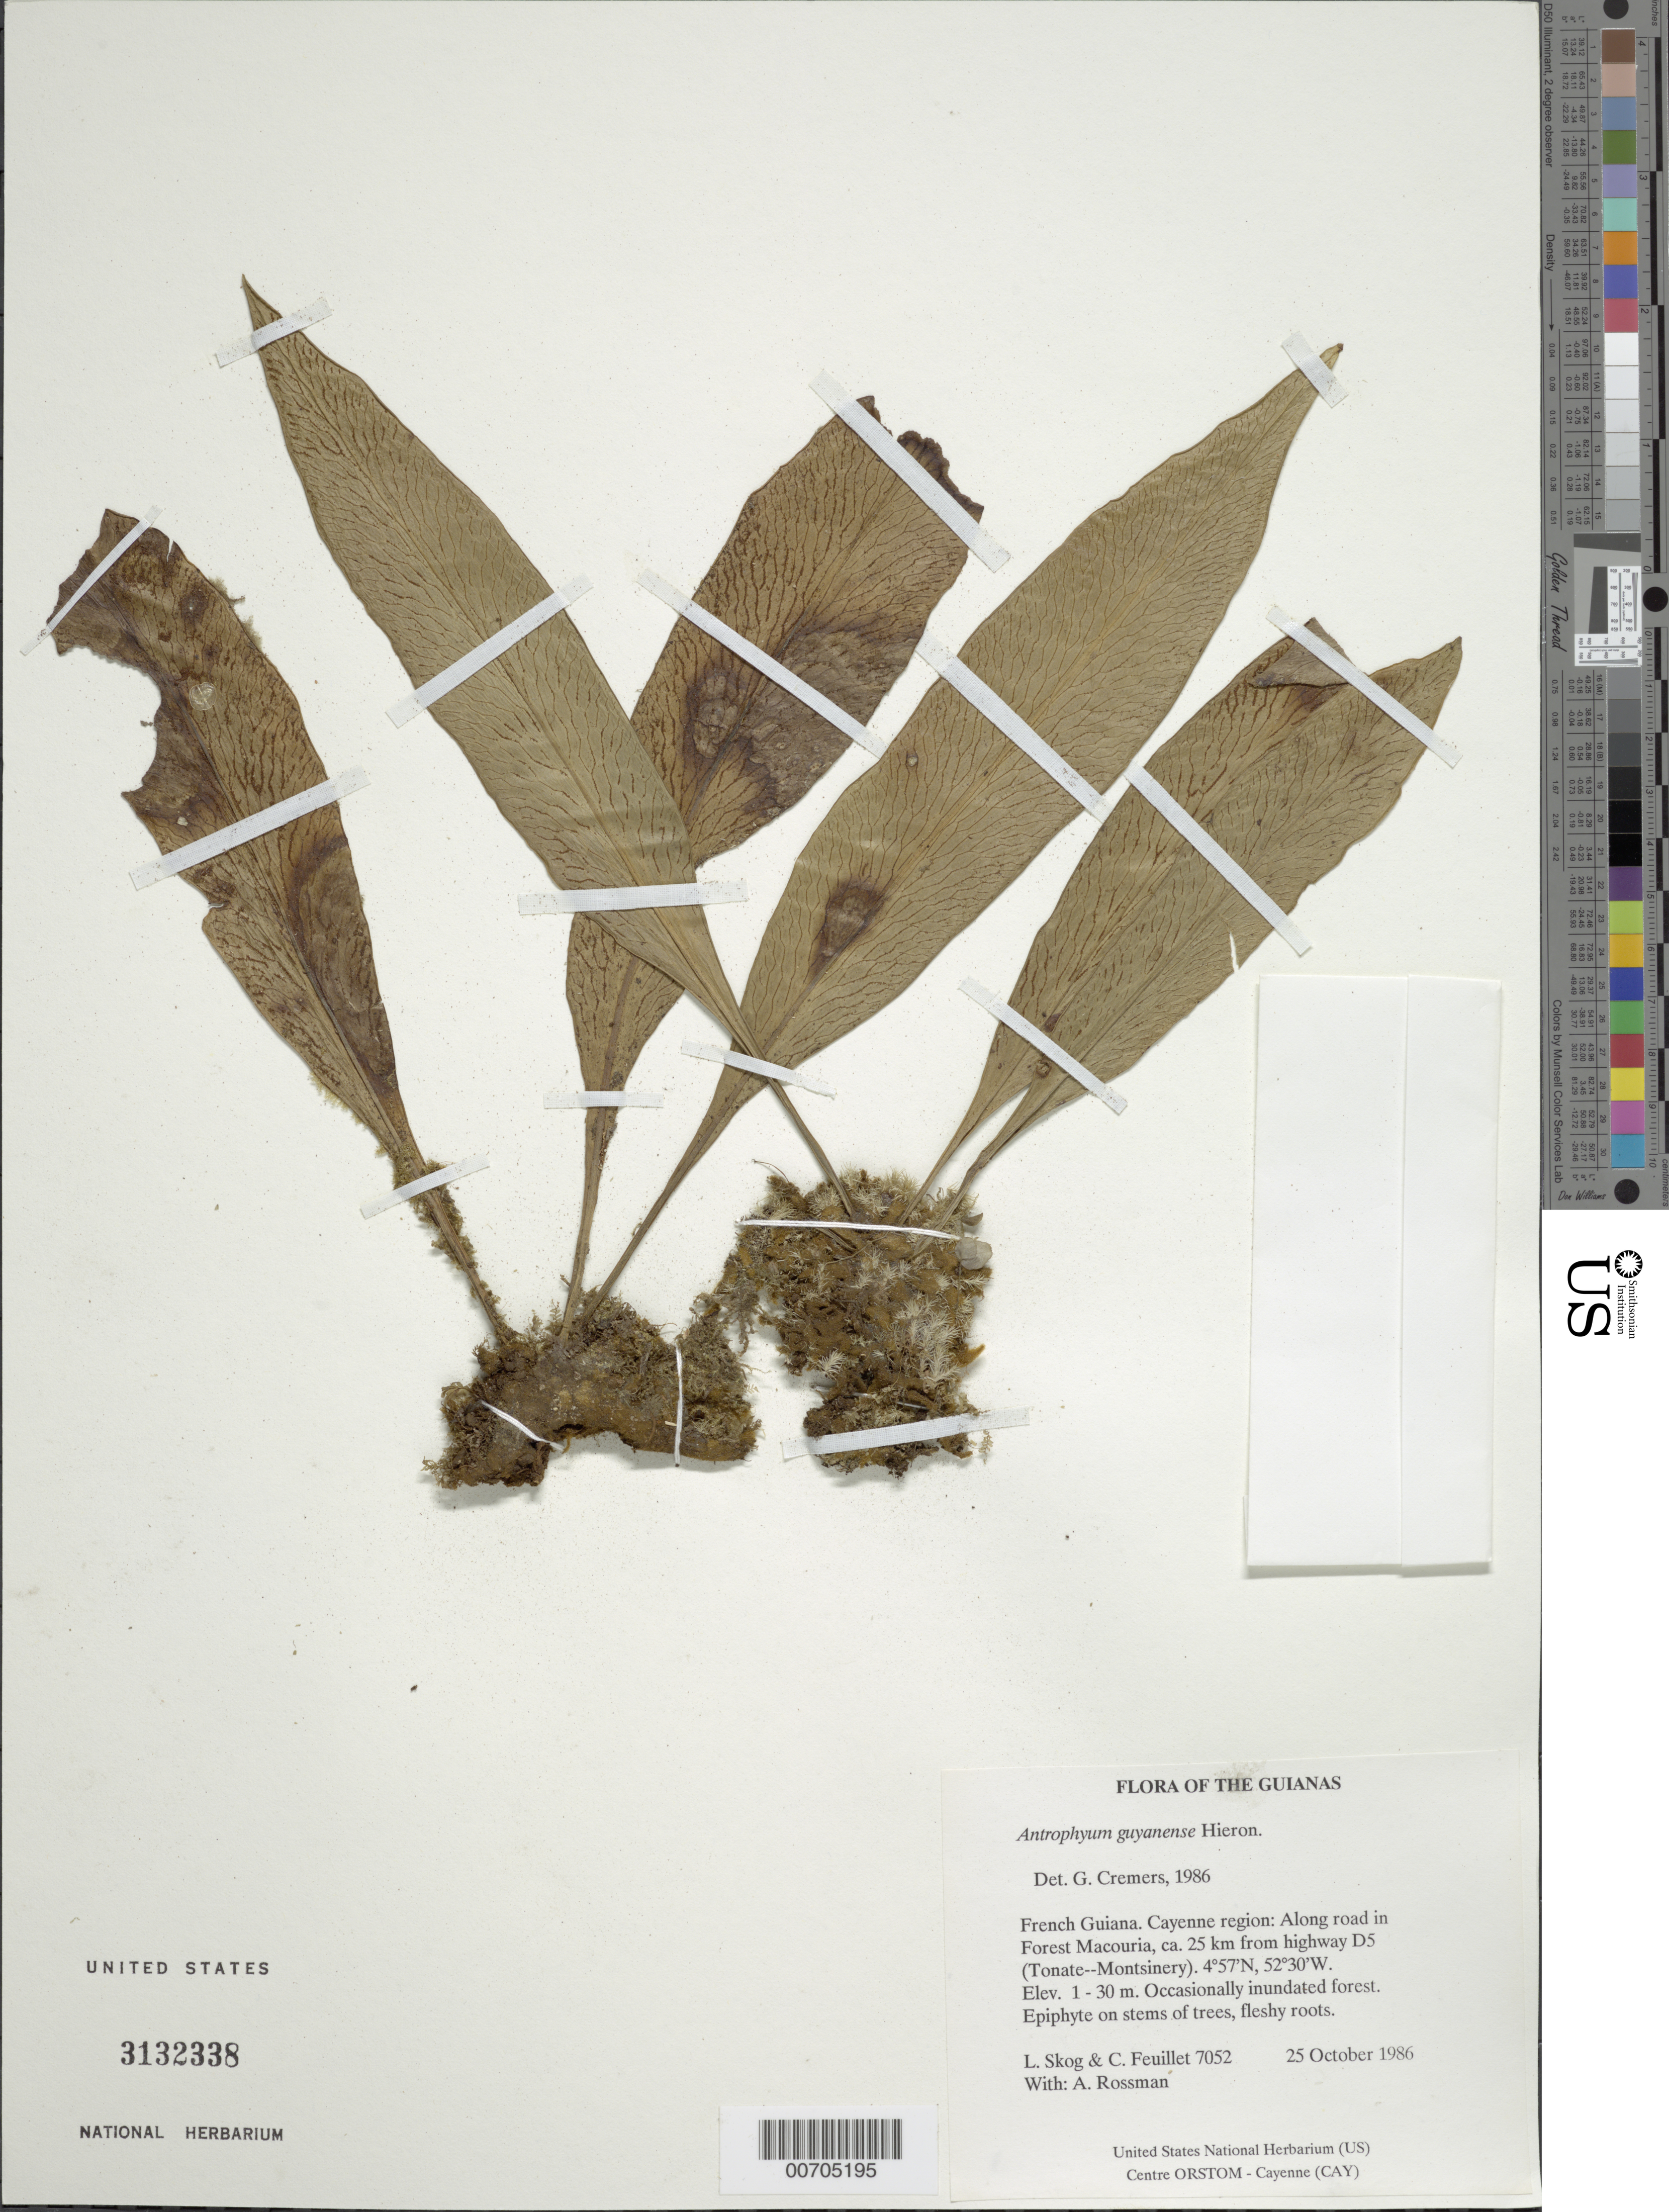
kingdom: Plantae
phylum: Tracheophyta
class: Polypodiopsida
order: Polypodiales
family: Pteridaceae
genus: Polytaenium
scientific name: Polytaenium guayanense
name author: (Hieron.) Alston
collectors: L. E. Skog, C. Feuillet & A. Rossman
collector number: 7052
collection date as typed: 25 October 1986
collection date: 1986-10-25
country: French Guiana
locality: Cayenne. Along road in Forest Macouria, ca. 25 km from highway D5 (Tonate--Montsinery)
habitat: Occasionally inundated forest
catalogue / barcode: US 3132338